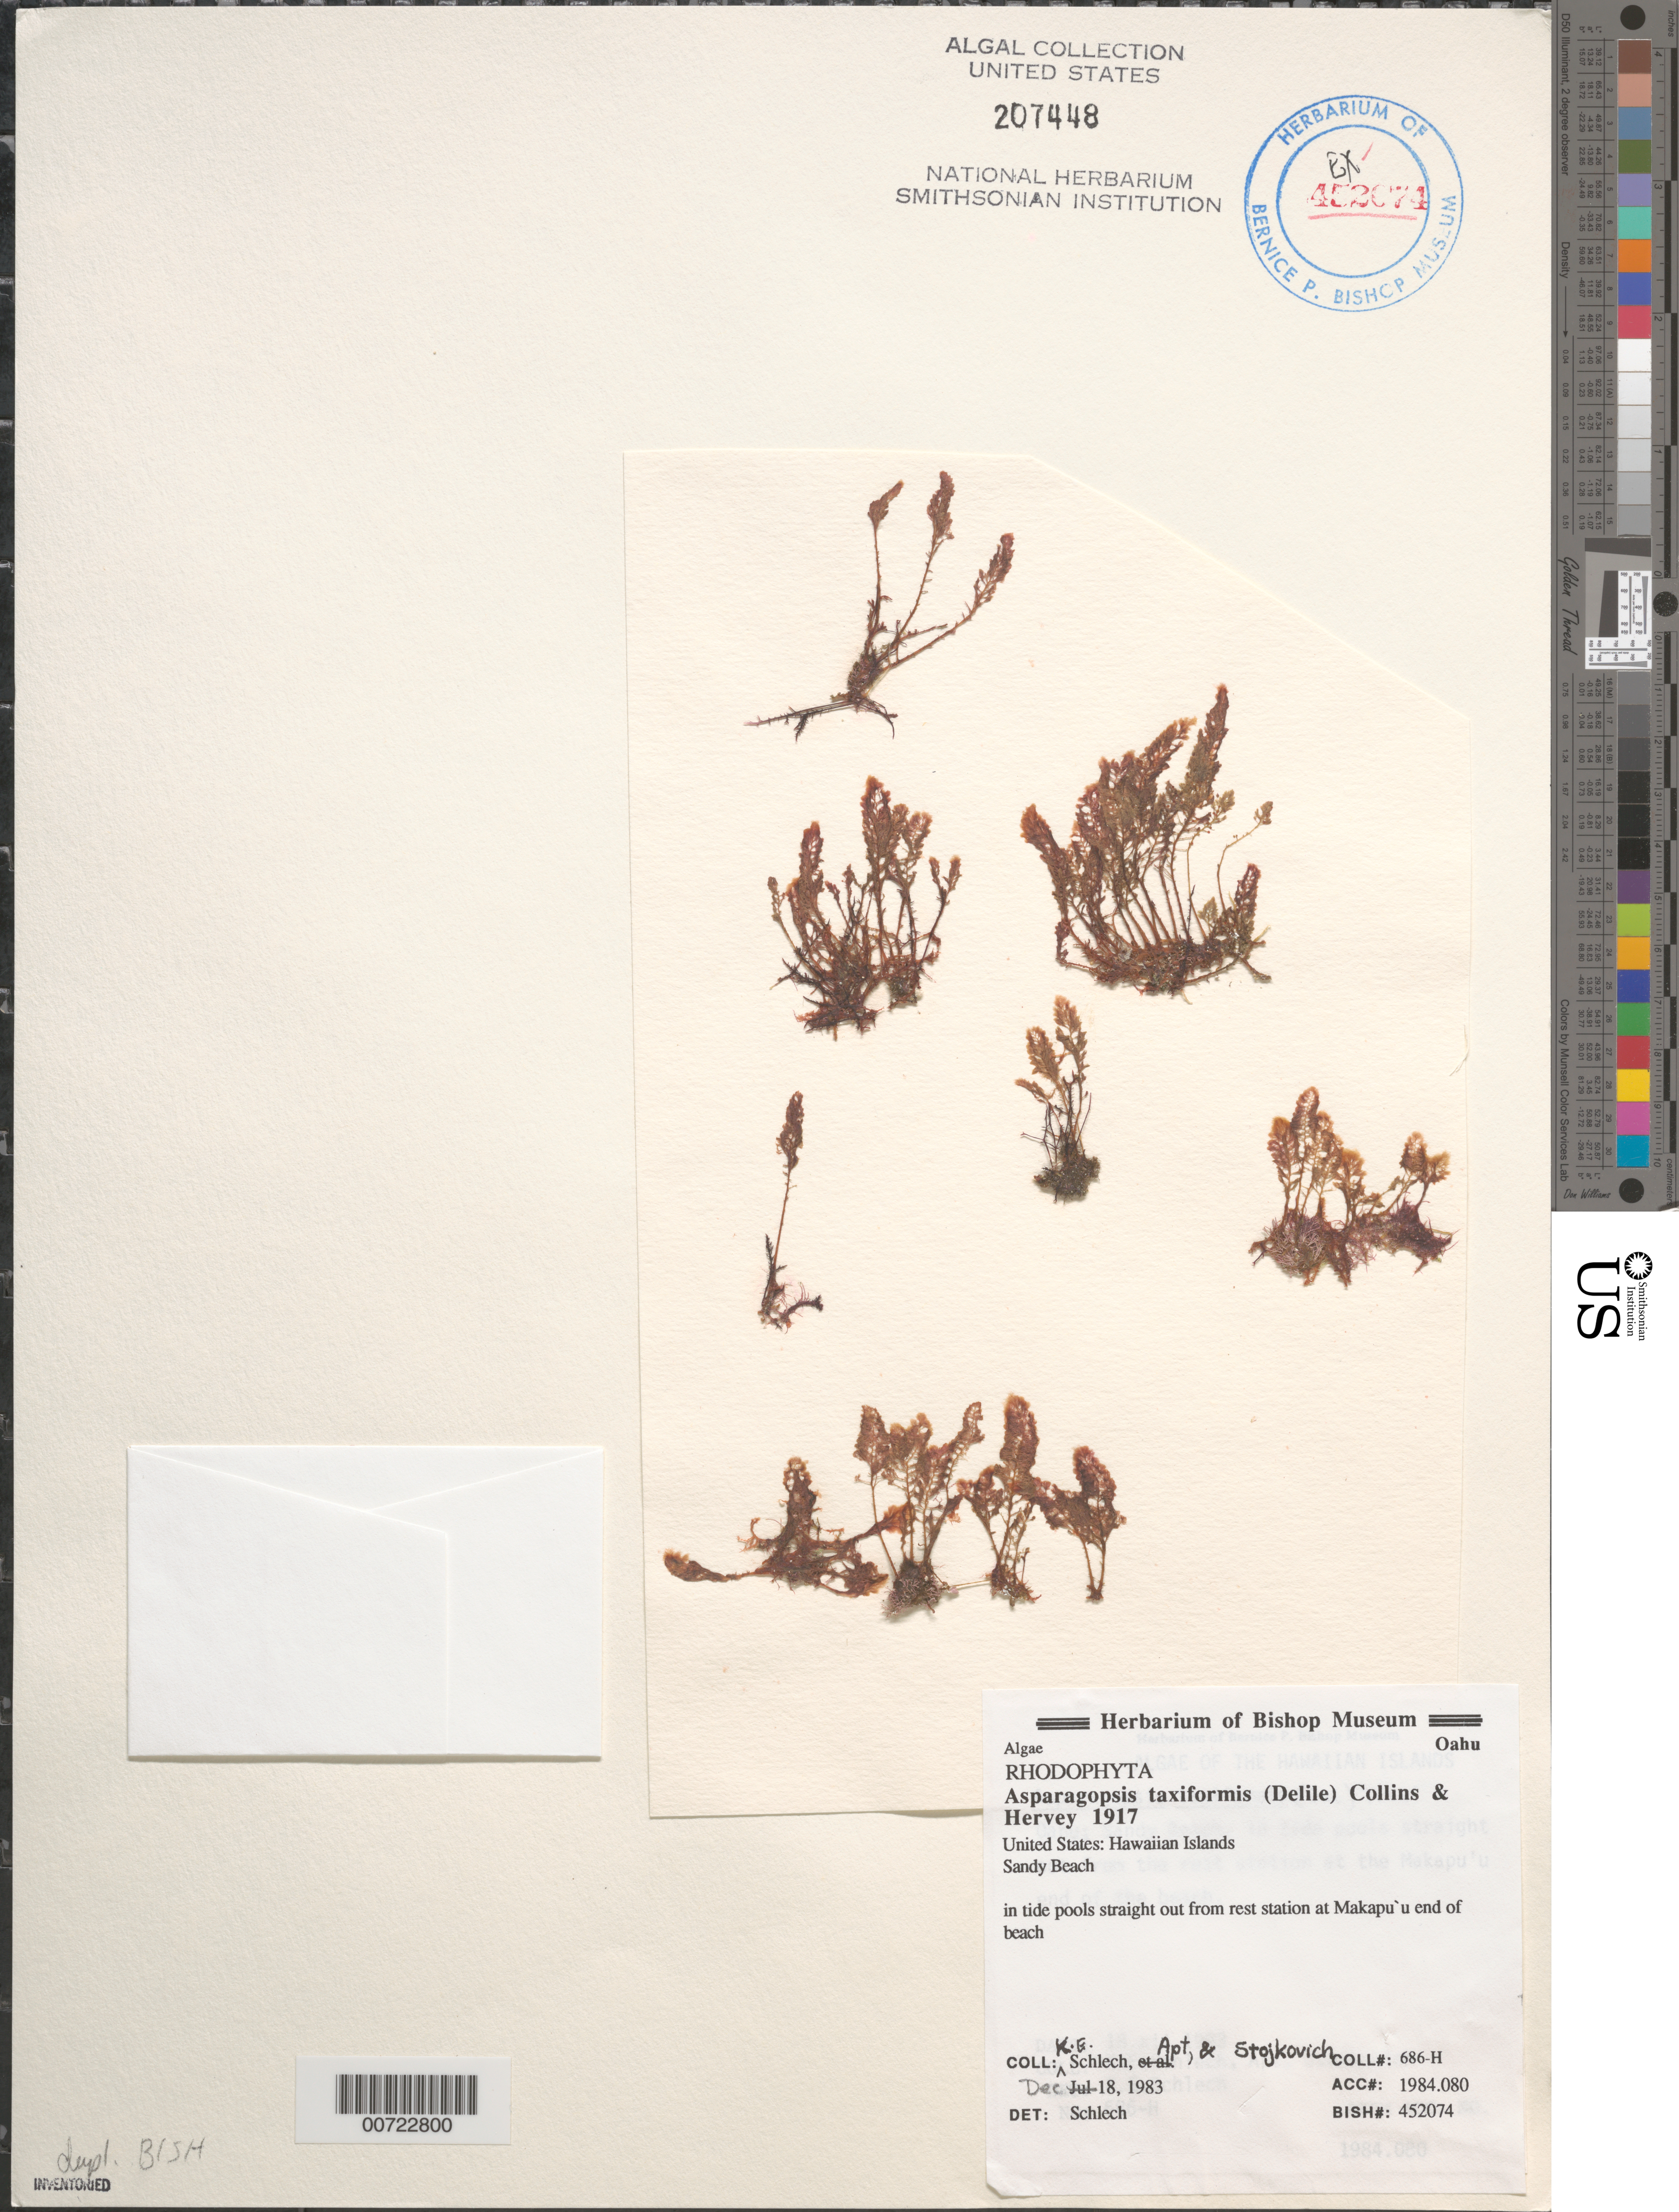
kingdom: Plantae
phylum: Rhodophyta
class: Florideophyceae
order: Bonnemaisoniales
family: Bonnemaisoniaceae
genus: Asparagopsis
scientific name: Asparagopsis taxiformis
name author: (Delile) Trevis.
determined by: Schlech, K. E.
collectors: K. Schlech, -- Apt & J. Stojkovich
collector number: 686-H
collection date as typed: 18 Dec 1983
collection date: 1983-12-18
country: United States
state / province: Hawaii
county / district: Honolulu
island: Oahu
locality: Sandy Beach, Makapu'u end of beach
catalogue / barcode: US 207448